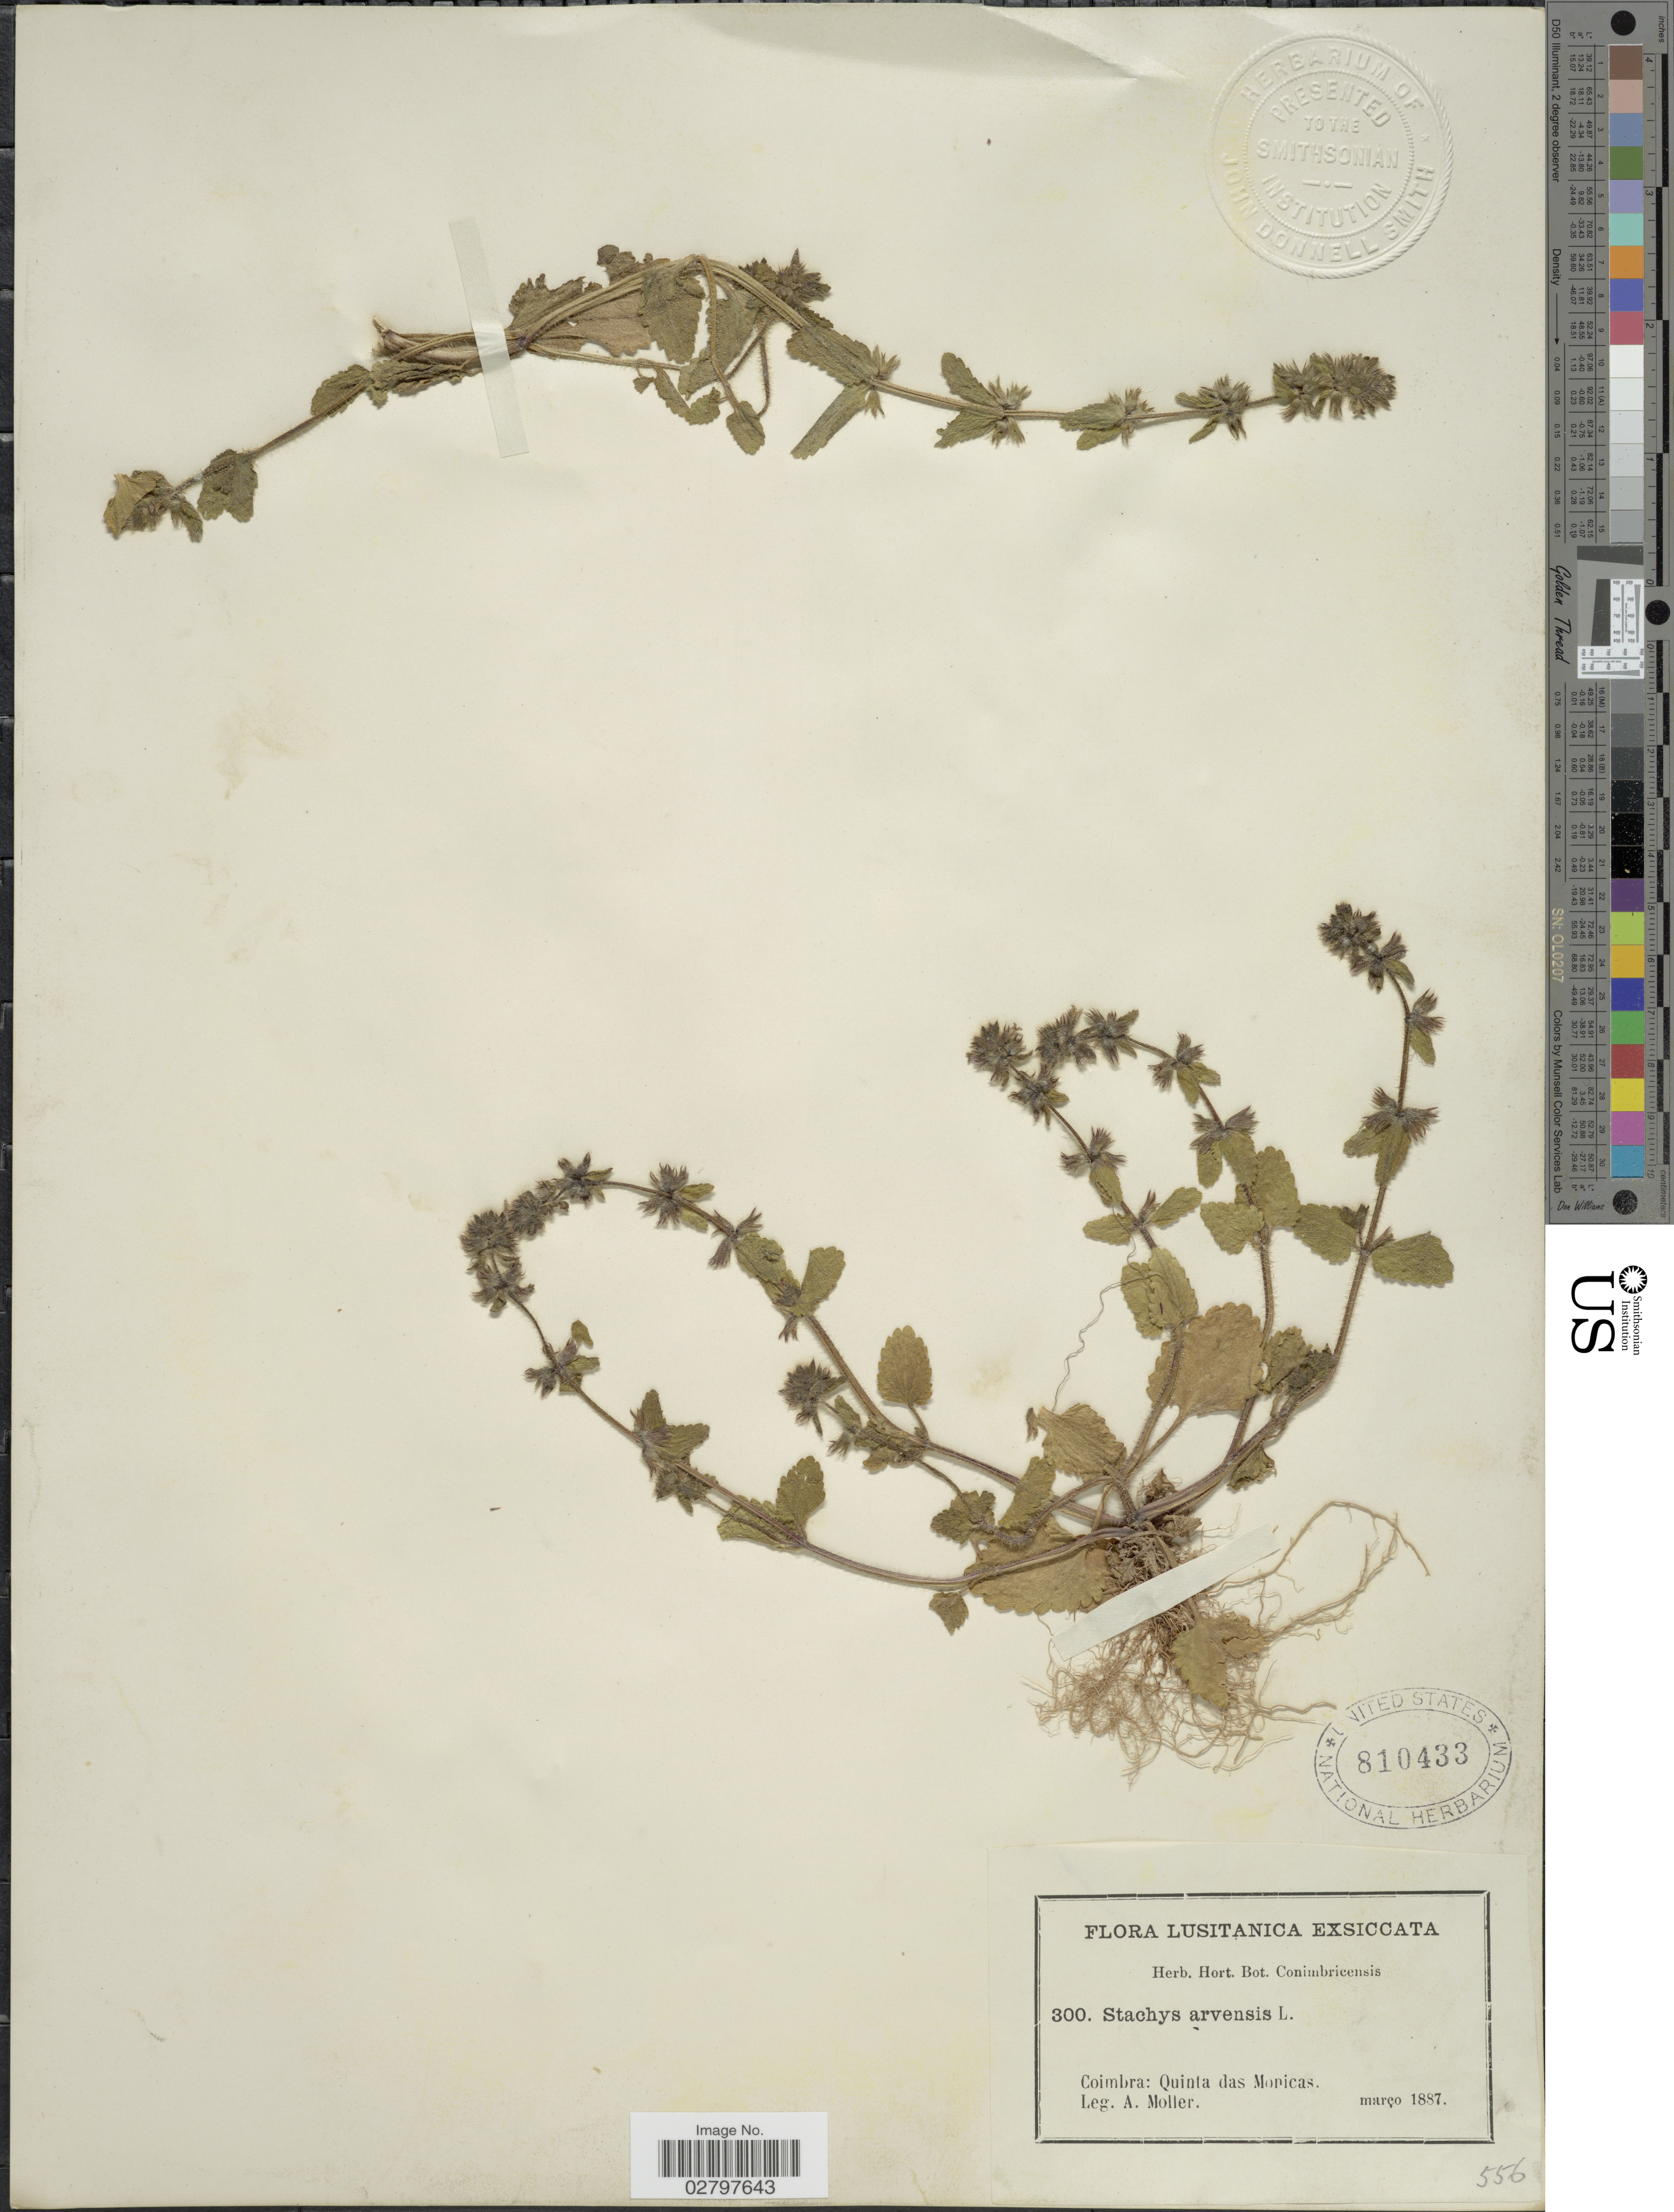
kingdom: Plantae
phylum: Tracheophyta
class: Magnoliopsida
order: Lamiales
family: Lamiaceae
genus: Stachys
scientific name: Stachys arvensis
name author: (L.) L.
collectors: A. Moller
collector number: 300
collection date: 1887-03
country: Portugal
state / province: Coimbra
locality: Lusitanica, Coimbra: Quinta das Moricas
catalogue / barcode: US 810433